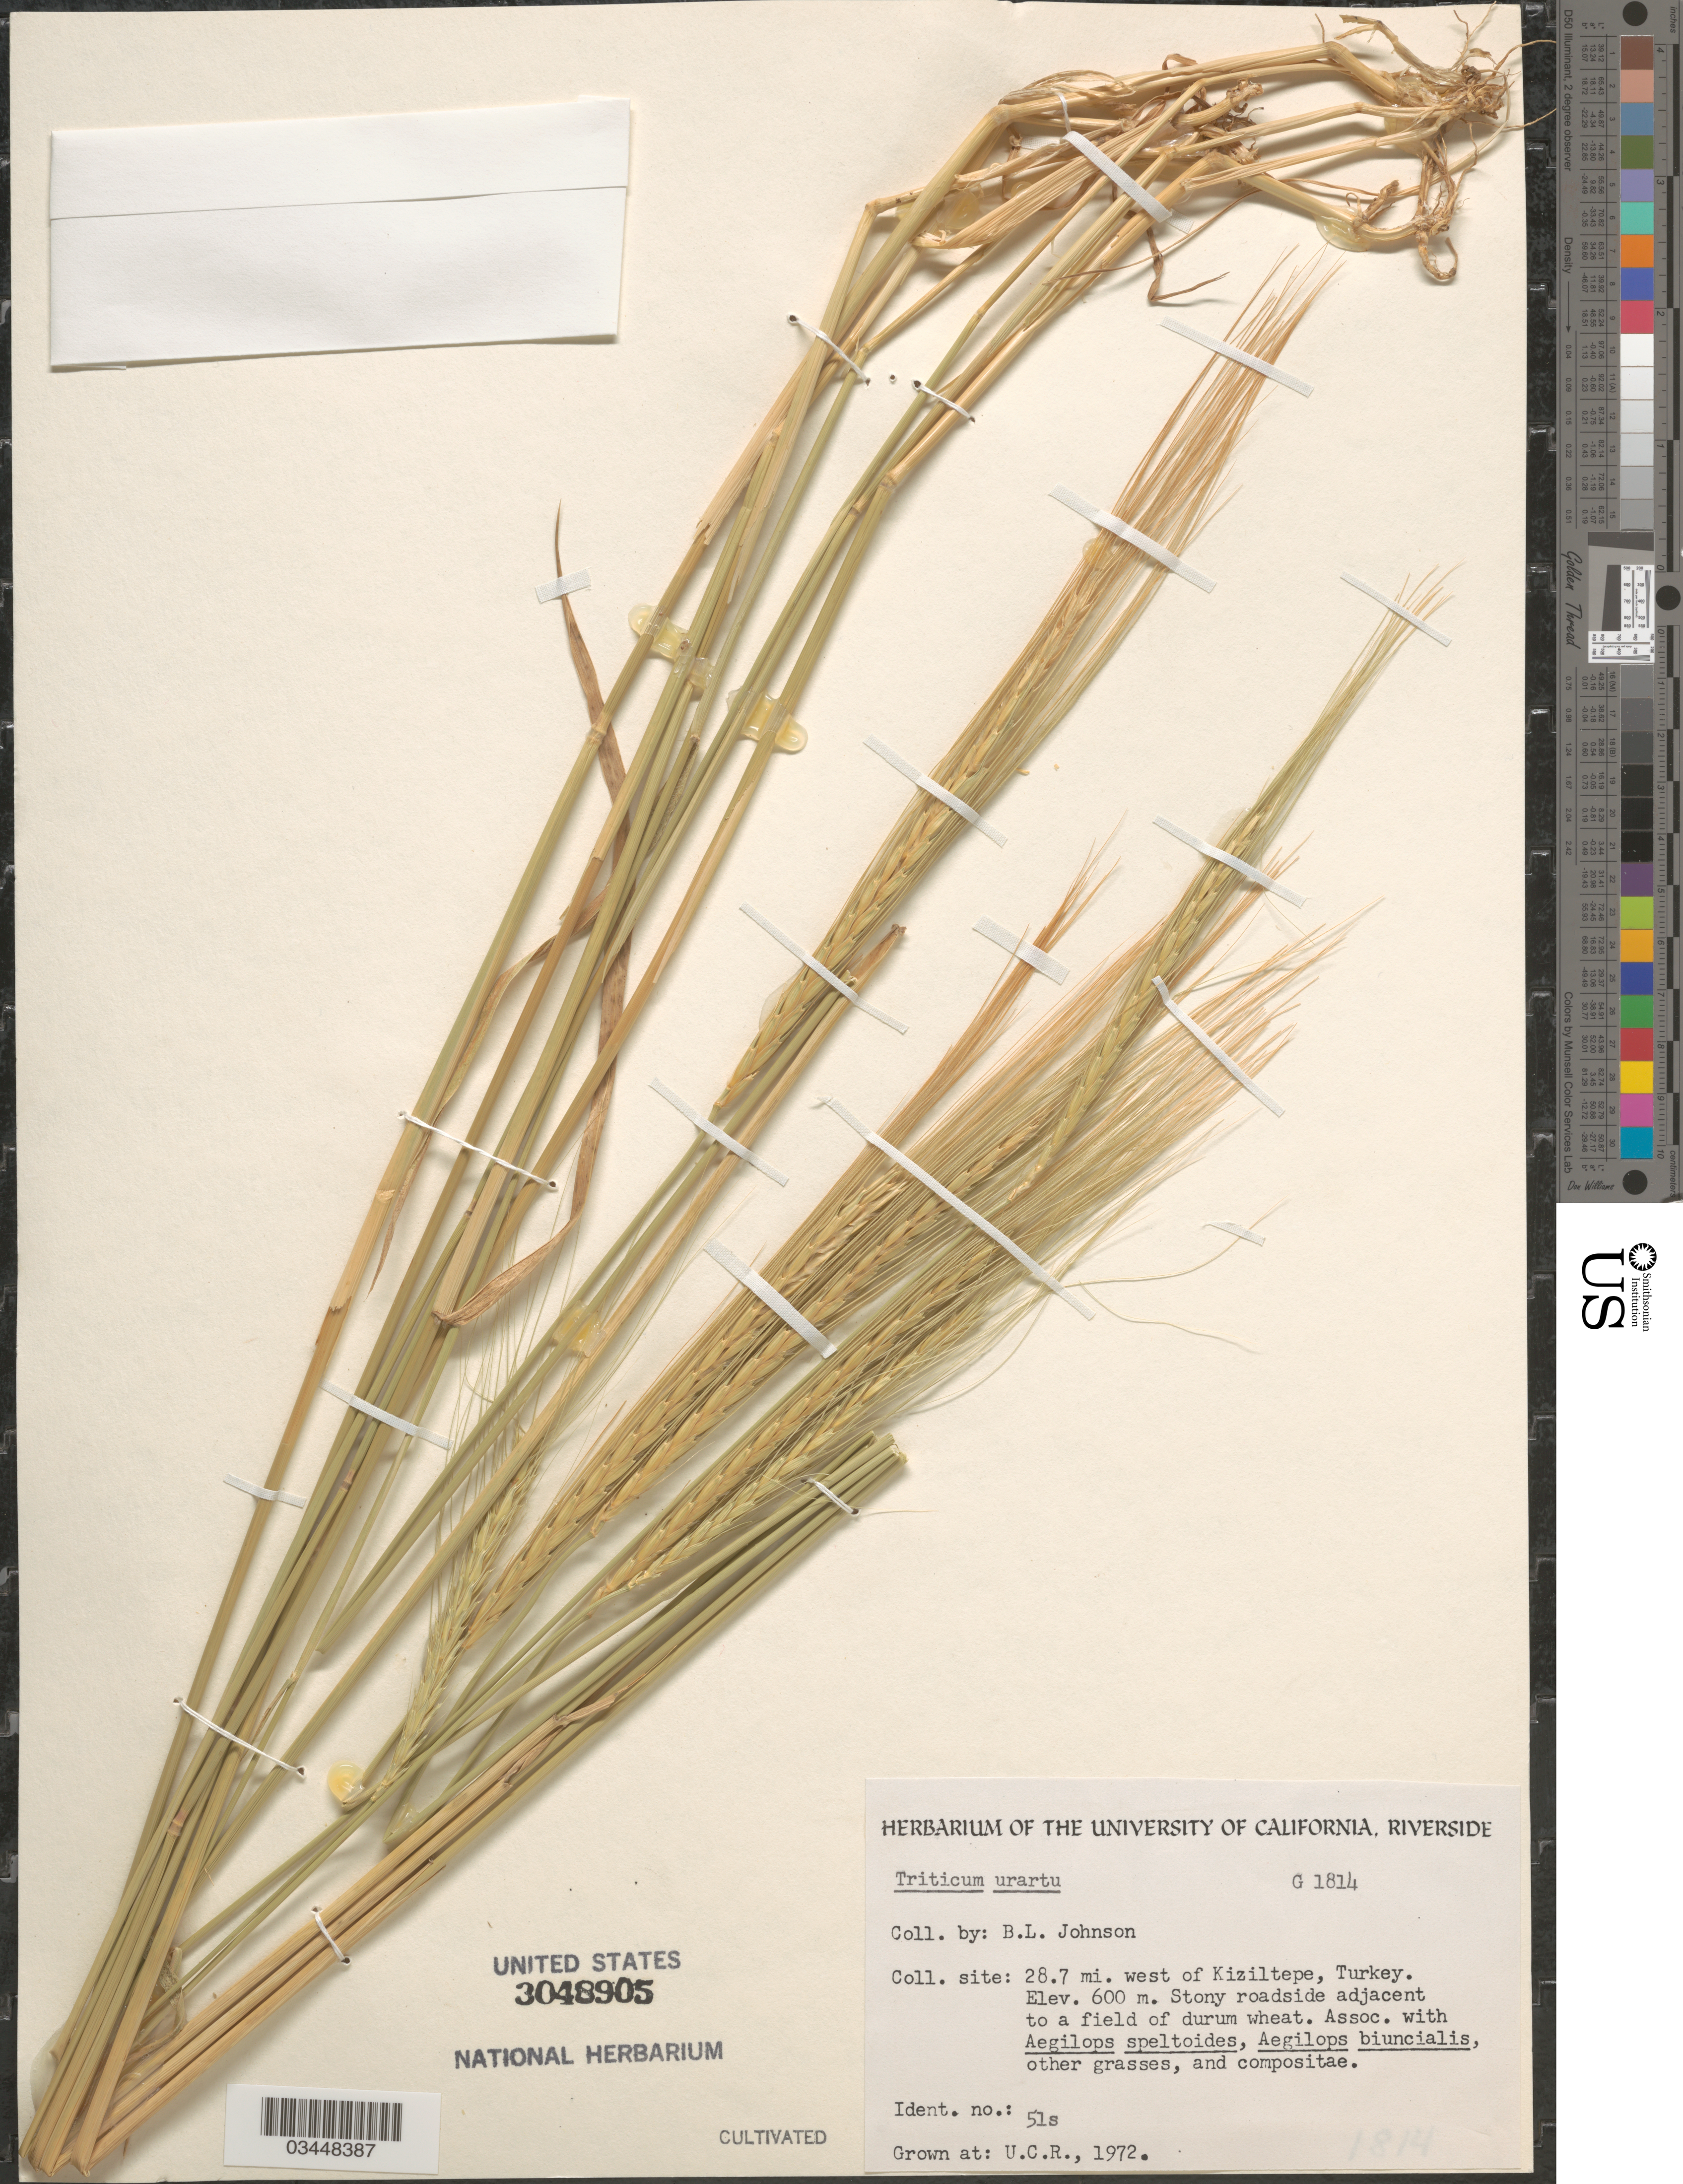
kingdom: Plantae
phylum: Tracheophyta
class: Liliopsida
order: Poales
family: Poaceae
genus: Triticum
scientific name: Triticum urartu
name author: Thumanjan ex Gandilyan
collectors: ex herb. Univ. of California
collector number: G1814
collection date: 1972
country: United States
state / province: California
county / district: Riverside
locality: U.C.R.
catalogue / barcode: US 3048905